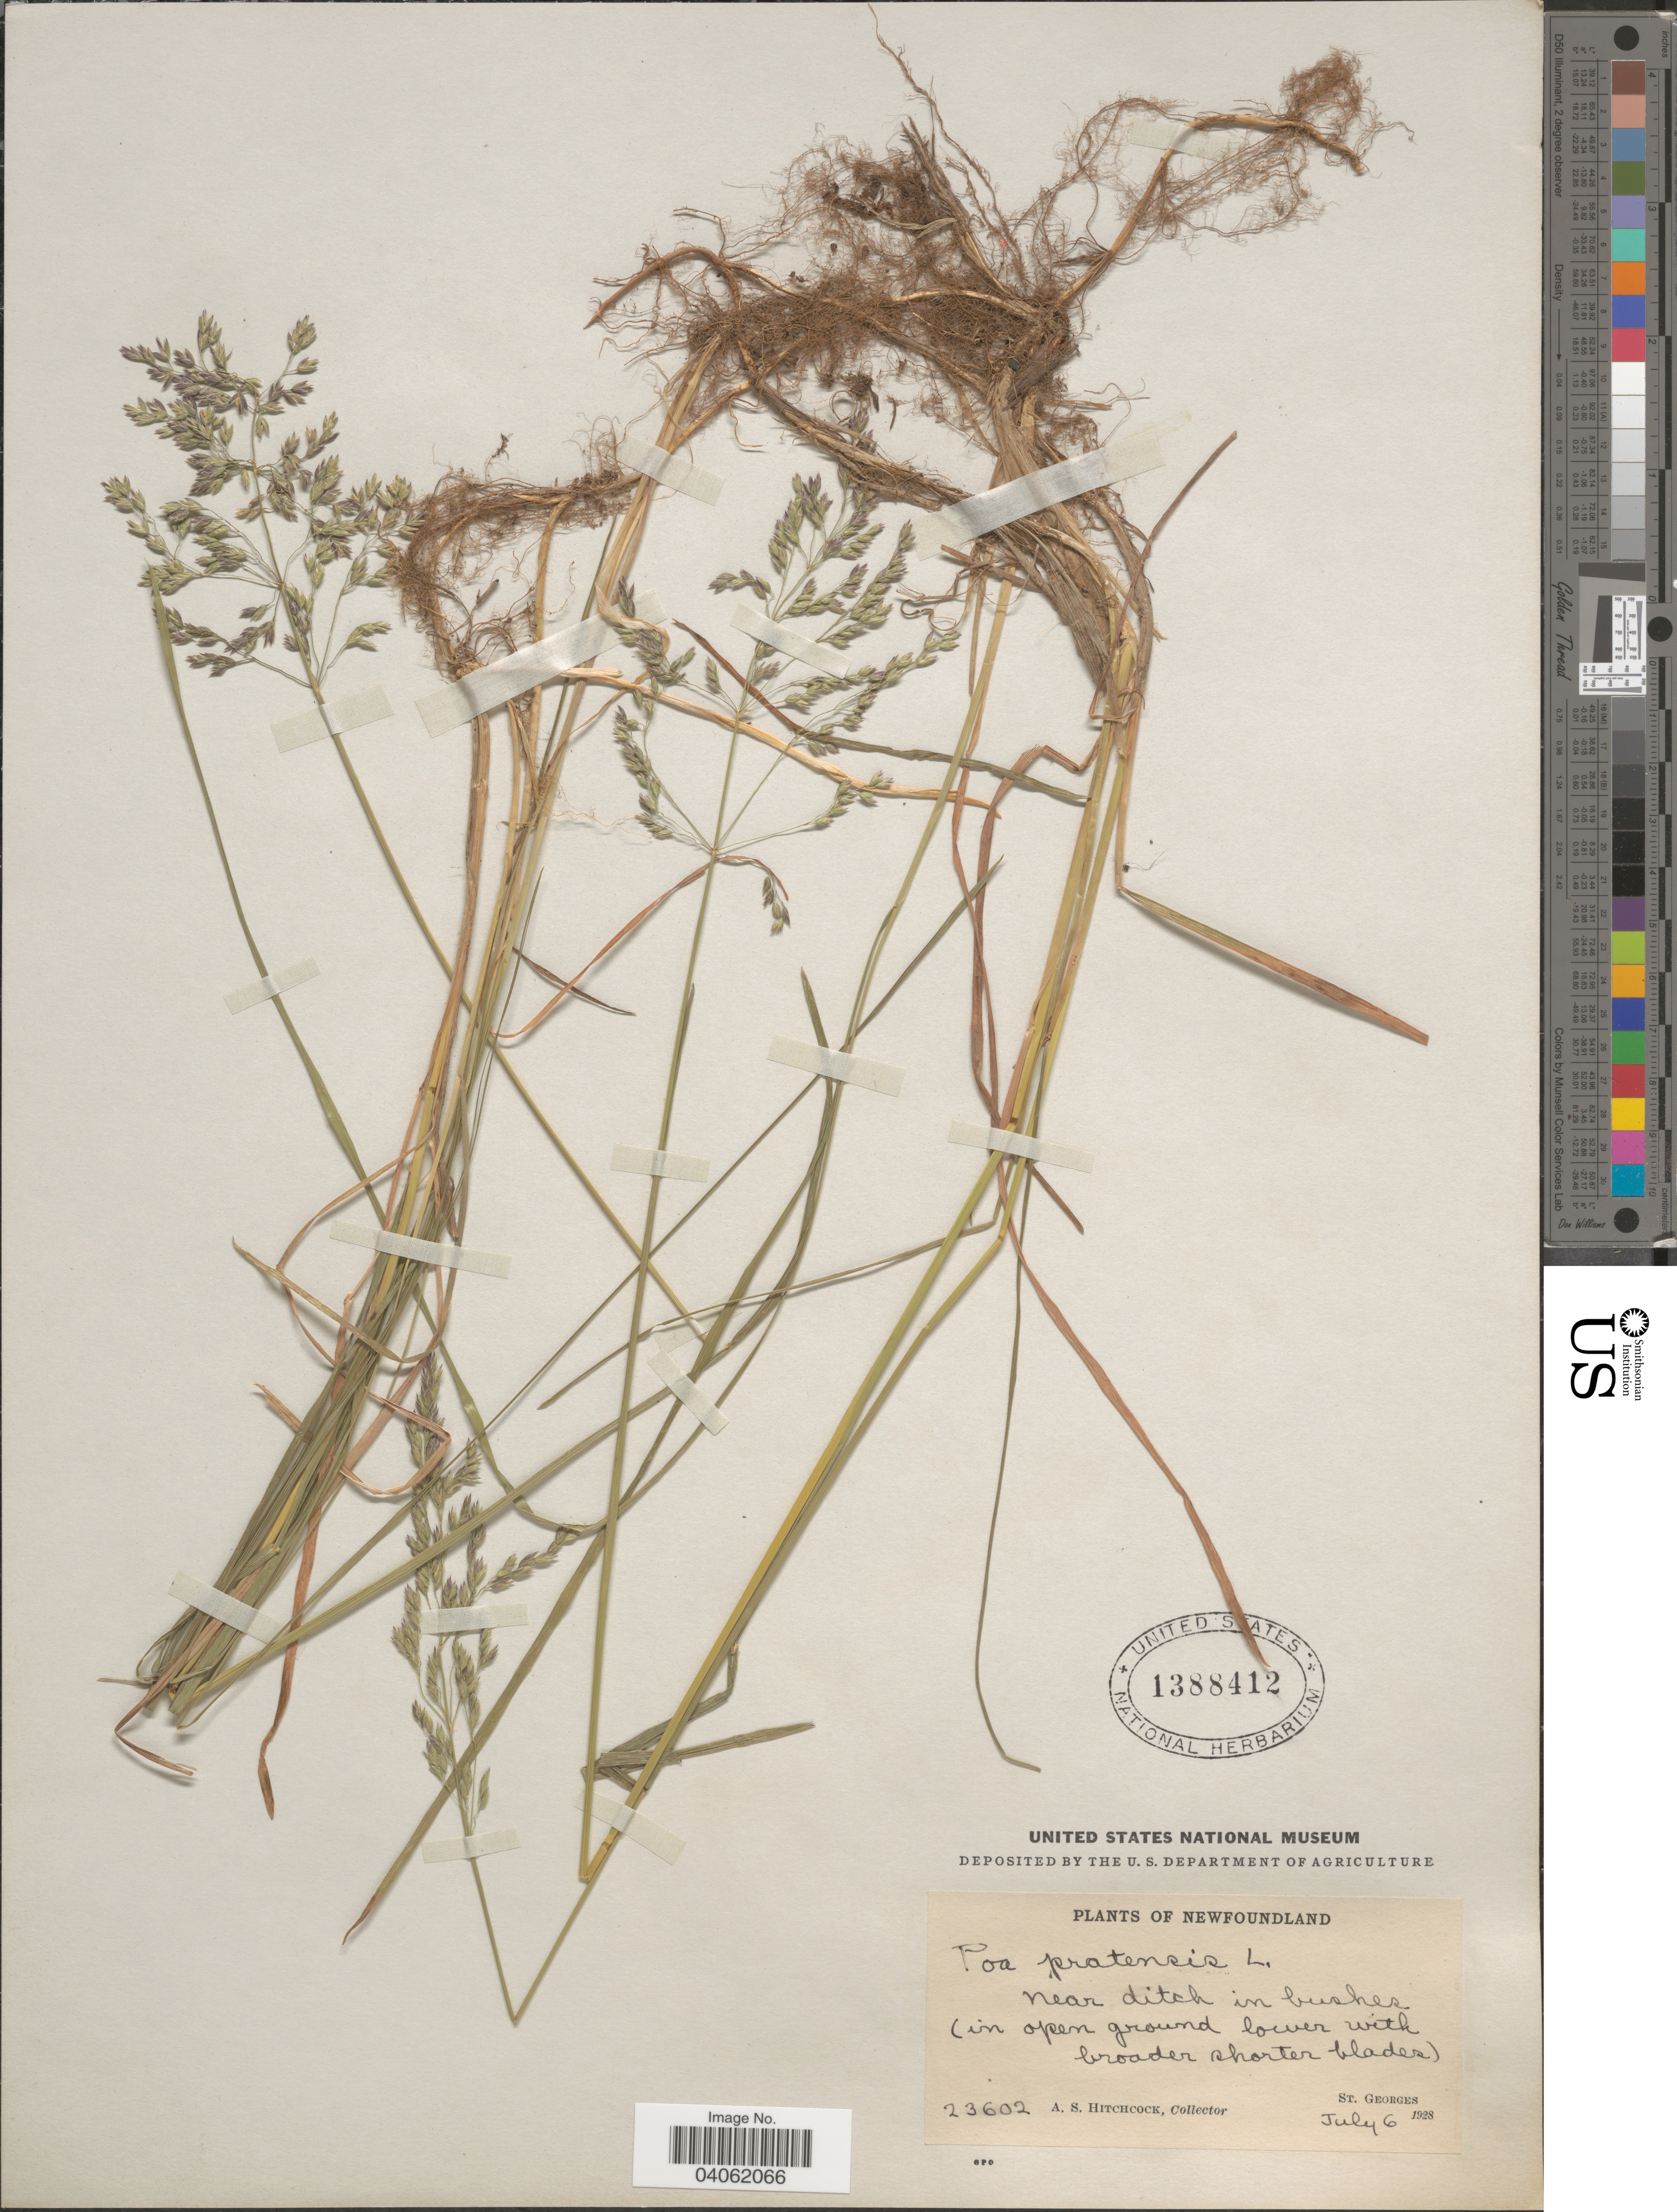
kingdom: Plantae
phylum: Tracheophyta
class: Liliopsida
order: Poales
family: Poaceae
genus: Poa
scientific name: Poa pratensis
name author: L.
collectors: A. S. Hitchcock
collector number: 23602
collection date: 1928-07-06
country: Canada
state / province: Newfoundland and Labrador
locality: St. Georges.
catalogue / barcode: US 1388412